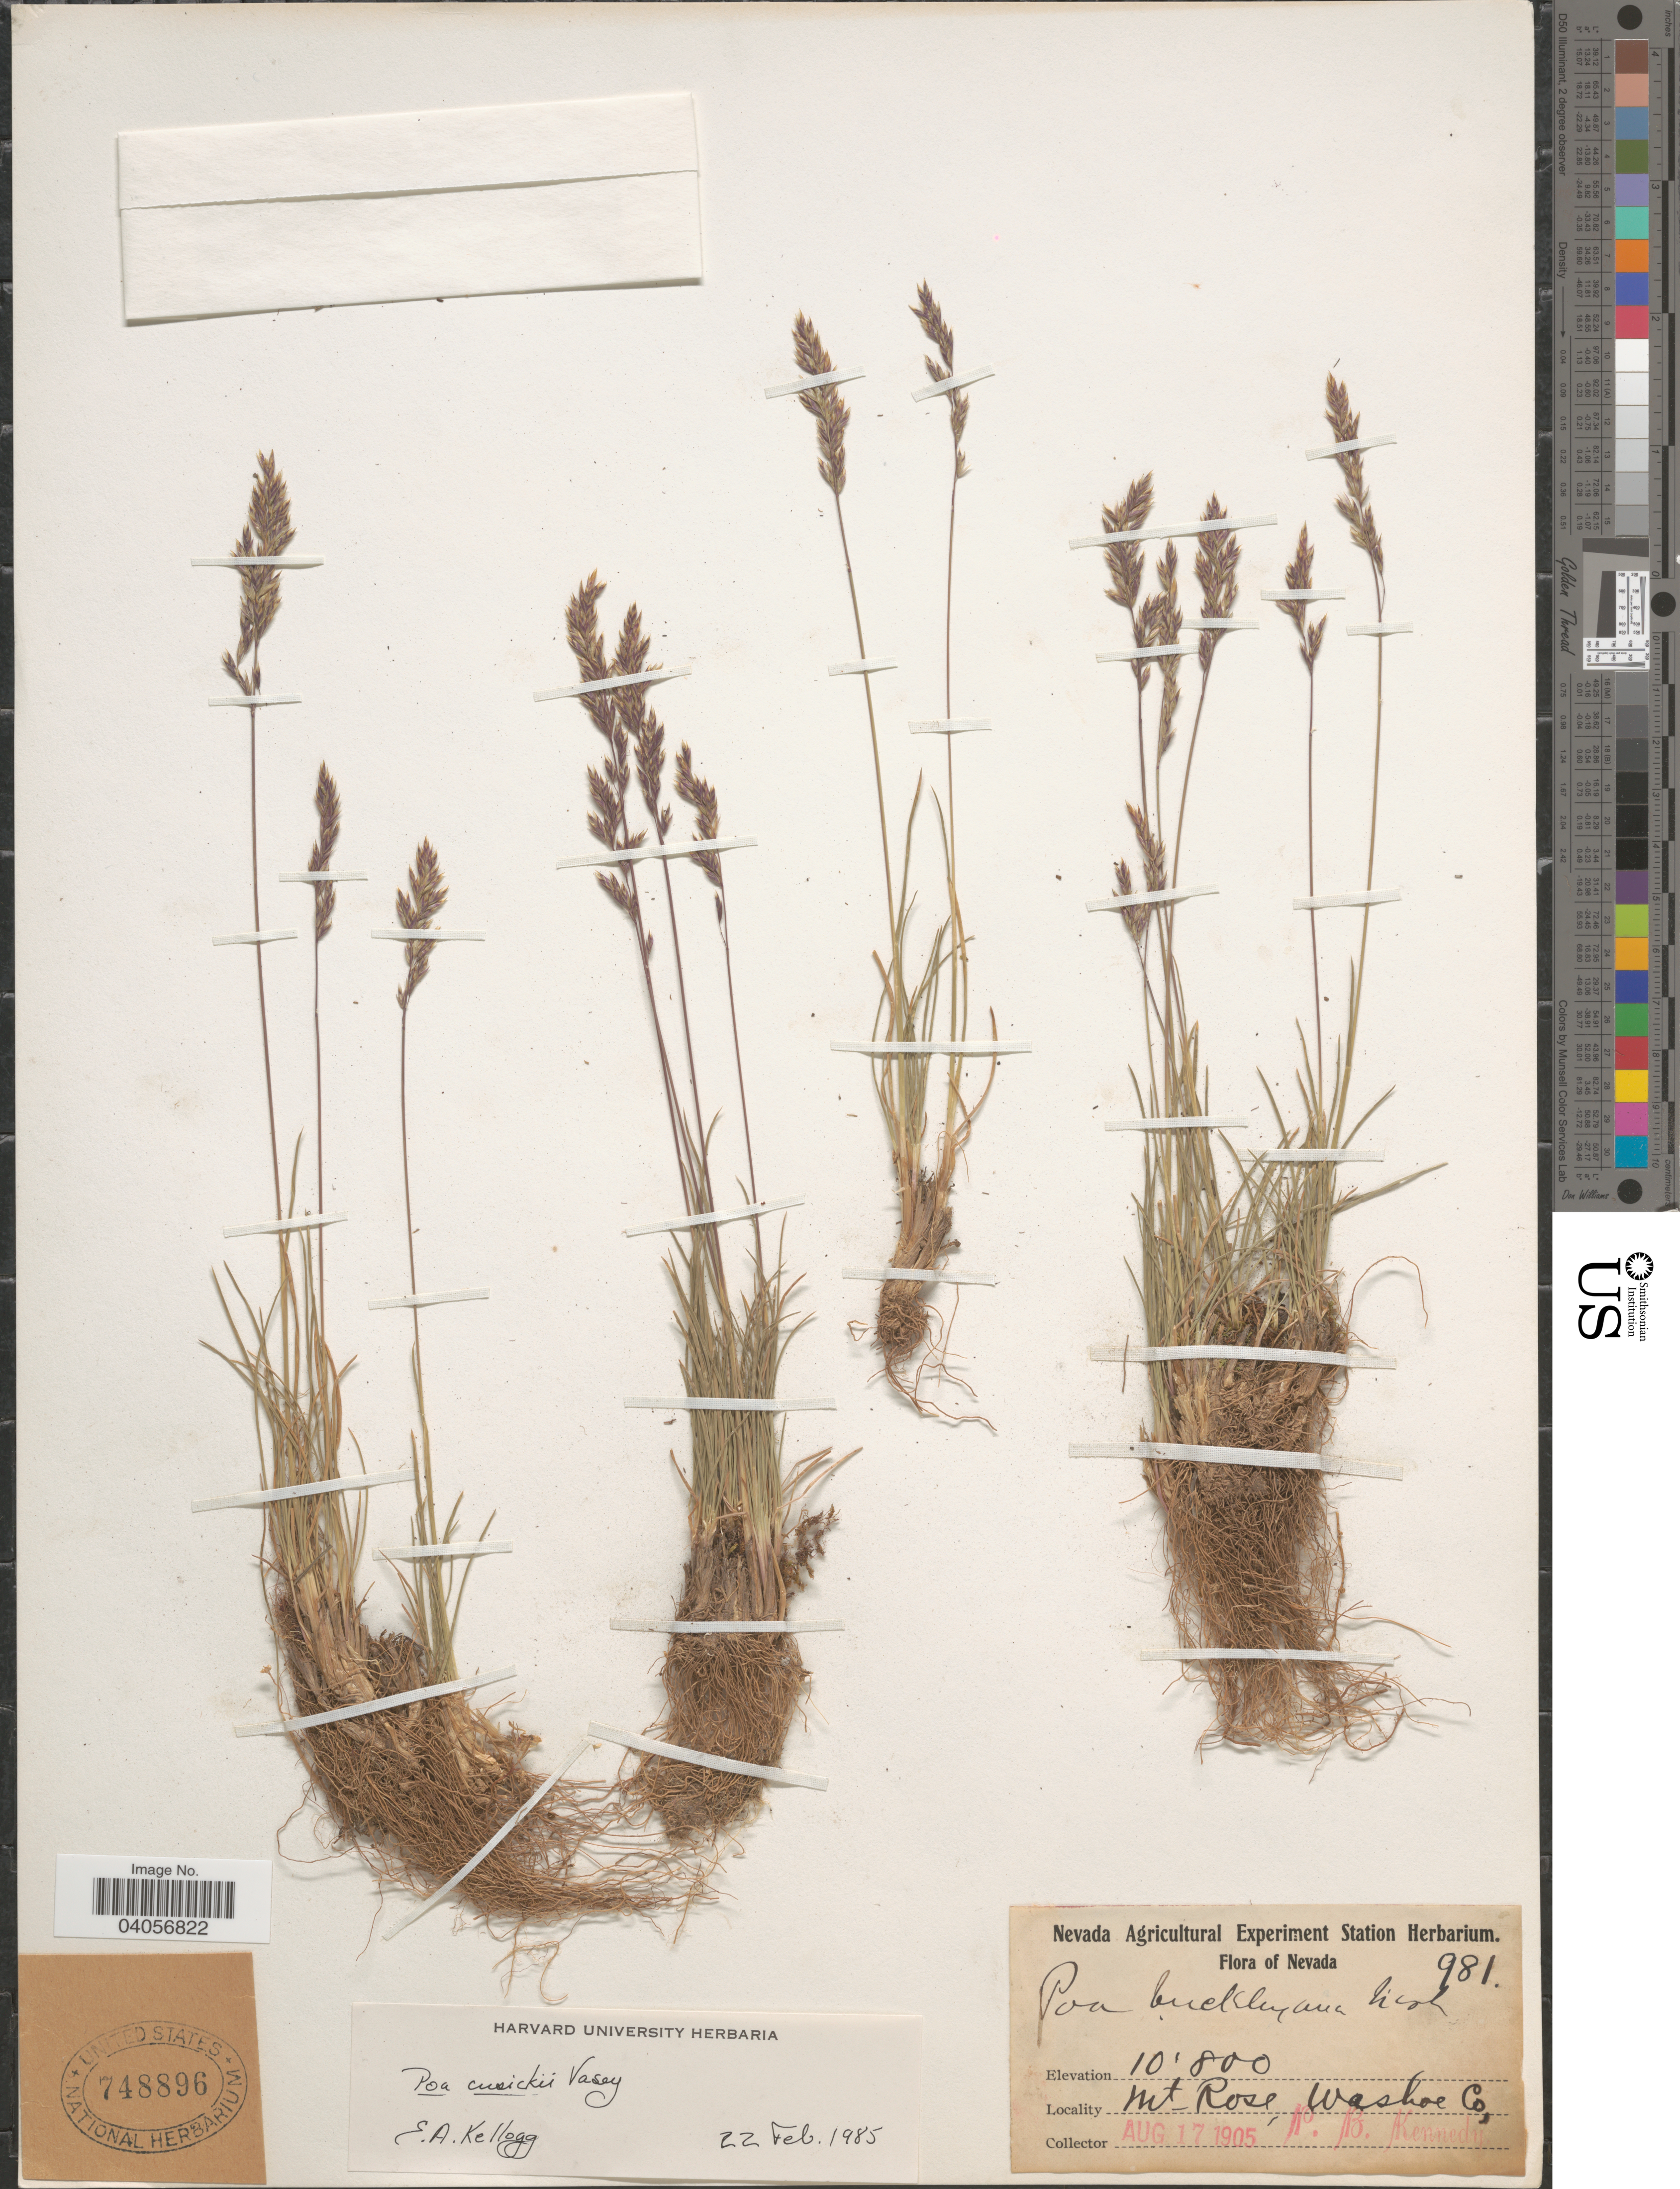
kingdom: Plantae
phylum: Tracheophyta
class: Liliopsida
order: Poales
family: Poaceae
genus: Poa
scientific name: Poa cusickii subsp. cusickii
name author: Vasey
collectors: P. B. Kennedy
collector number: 981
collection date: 1905-08-17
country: United States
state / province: Nevada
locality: Mt Rose, Washoe Co.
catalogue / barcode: US 748896